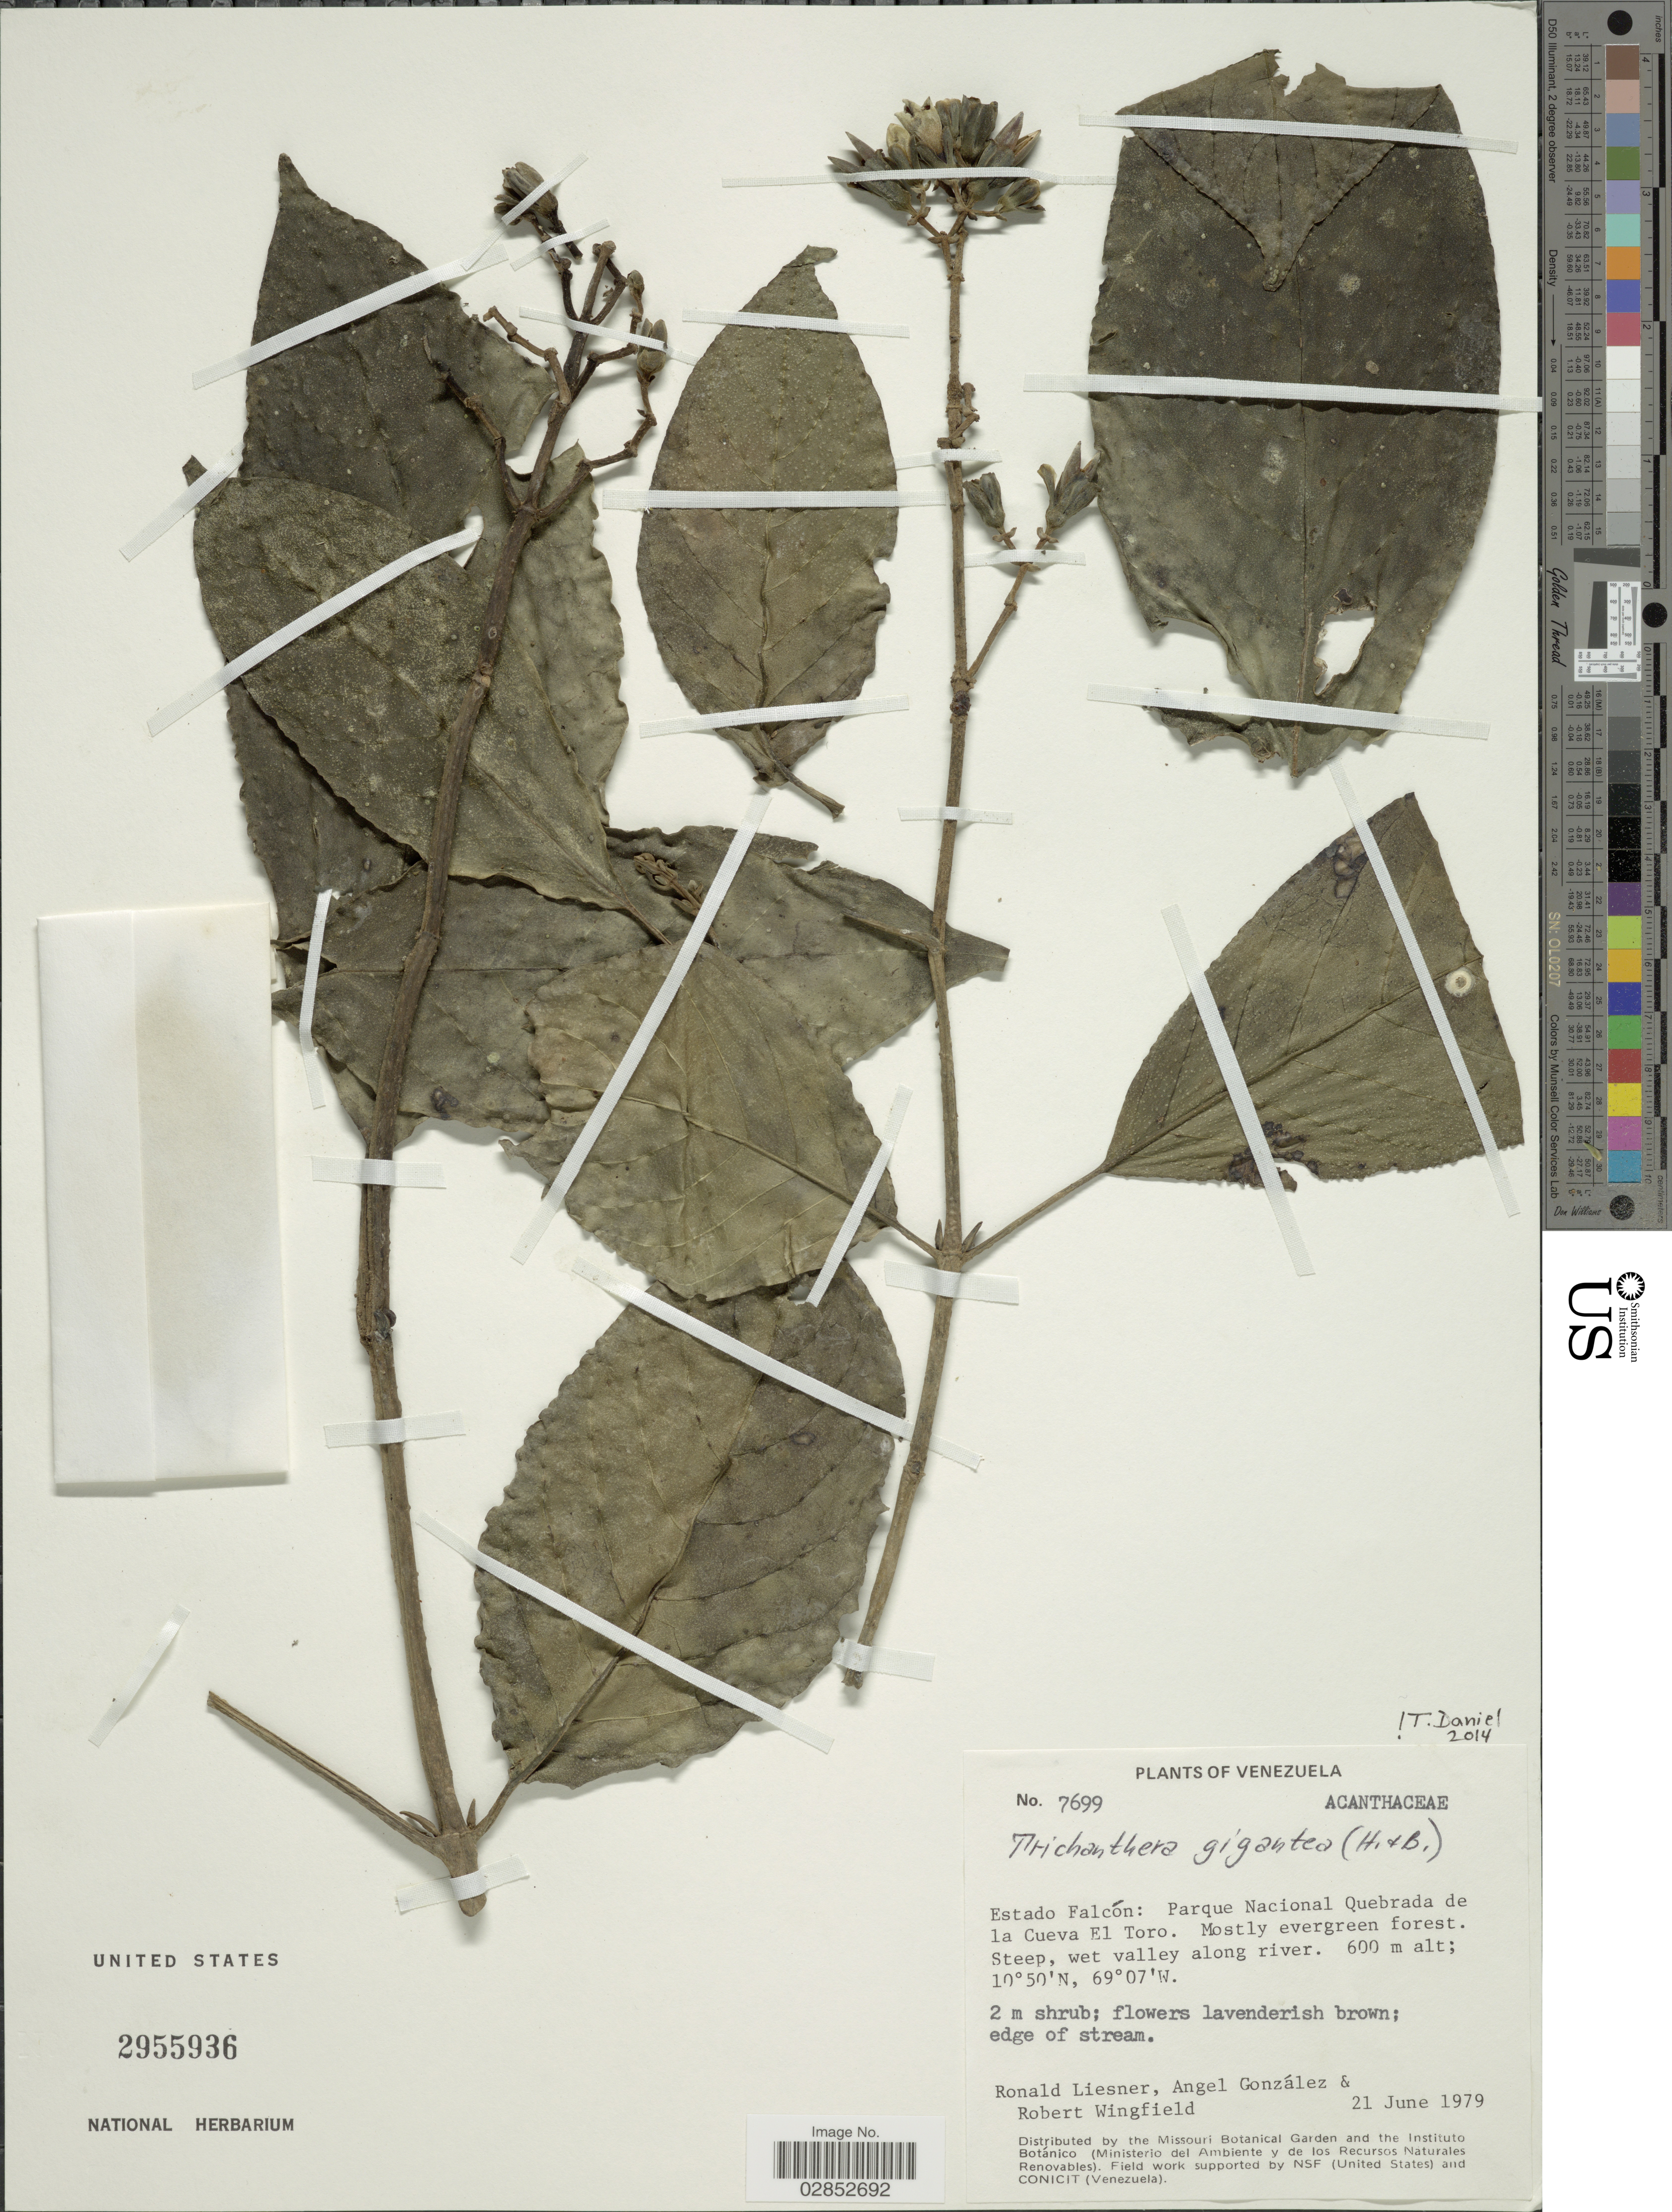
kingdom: Plantae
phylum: Tracheophyta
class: Magnoliopsida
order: Lamiales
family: Acanthaceae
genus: Trichanthera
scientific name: Trichanthera gigantea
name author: (Bonpl.) Nees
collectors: R. L. Liesner, A. C. González & R. C. Wingfield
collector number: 7699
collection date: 1979-06-21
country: Venezuela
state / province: Falcón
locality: Parque Nacional Quebrada de la Cueva El Toro.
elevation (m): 600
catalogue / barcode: US 2955936